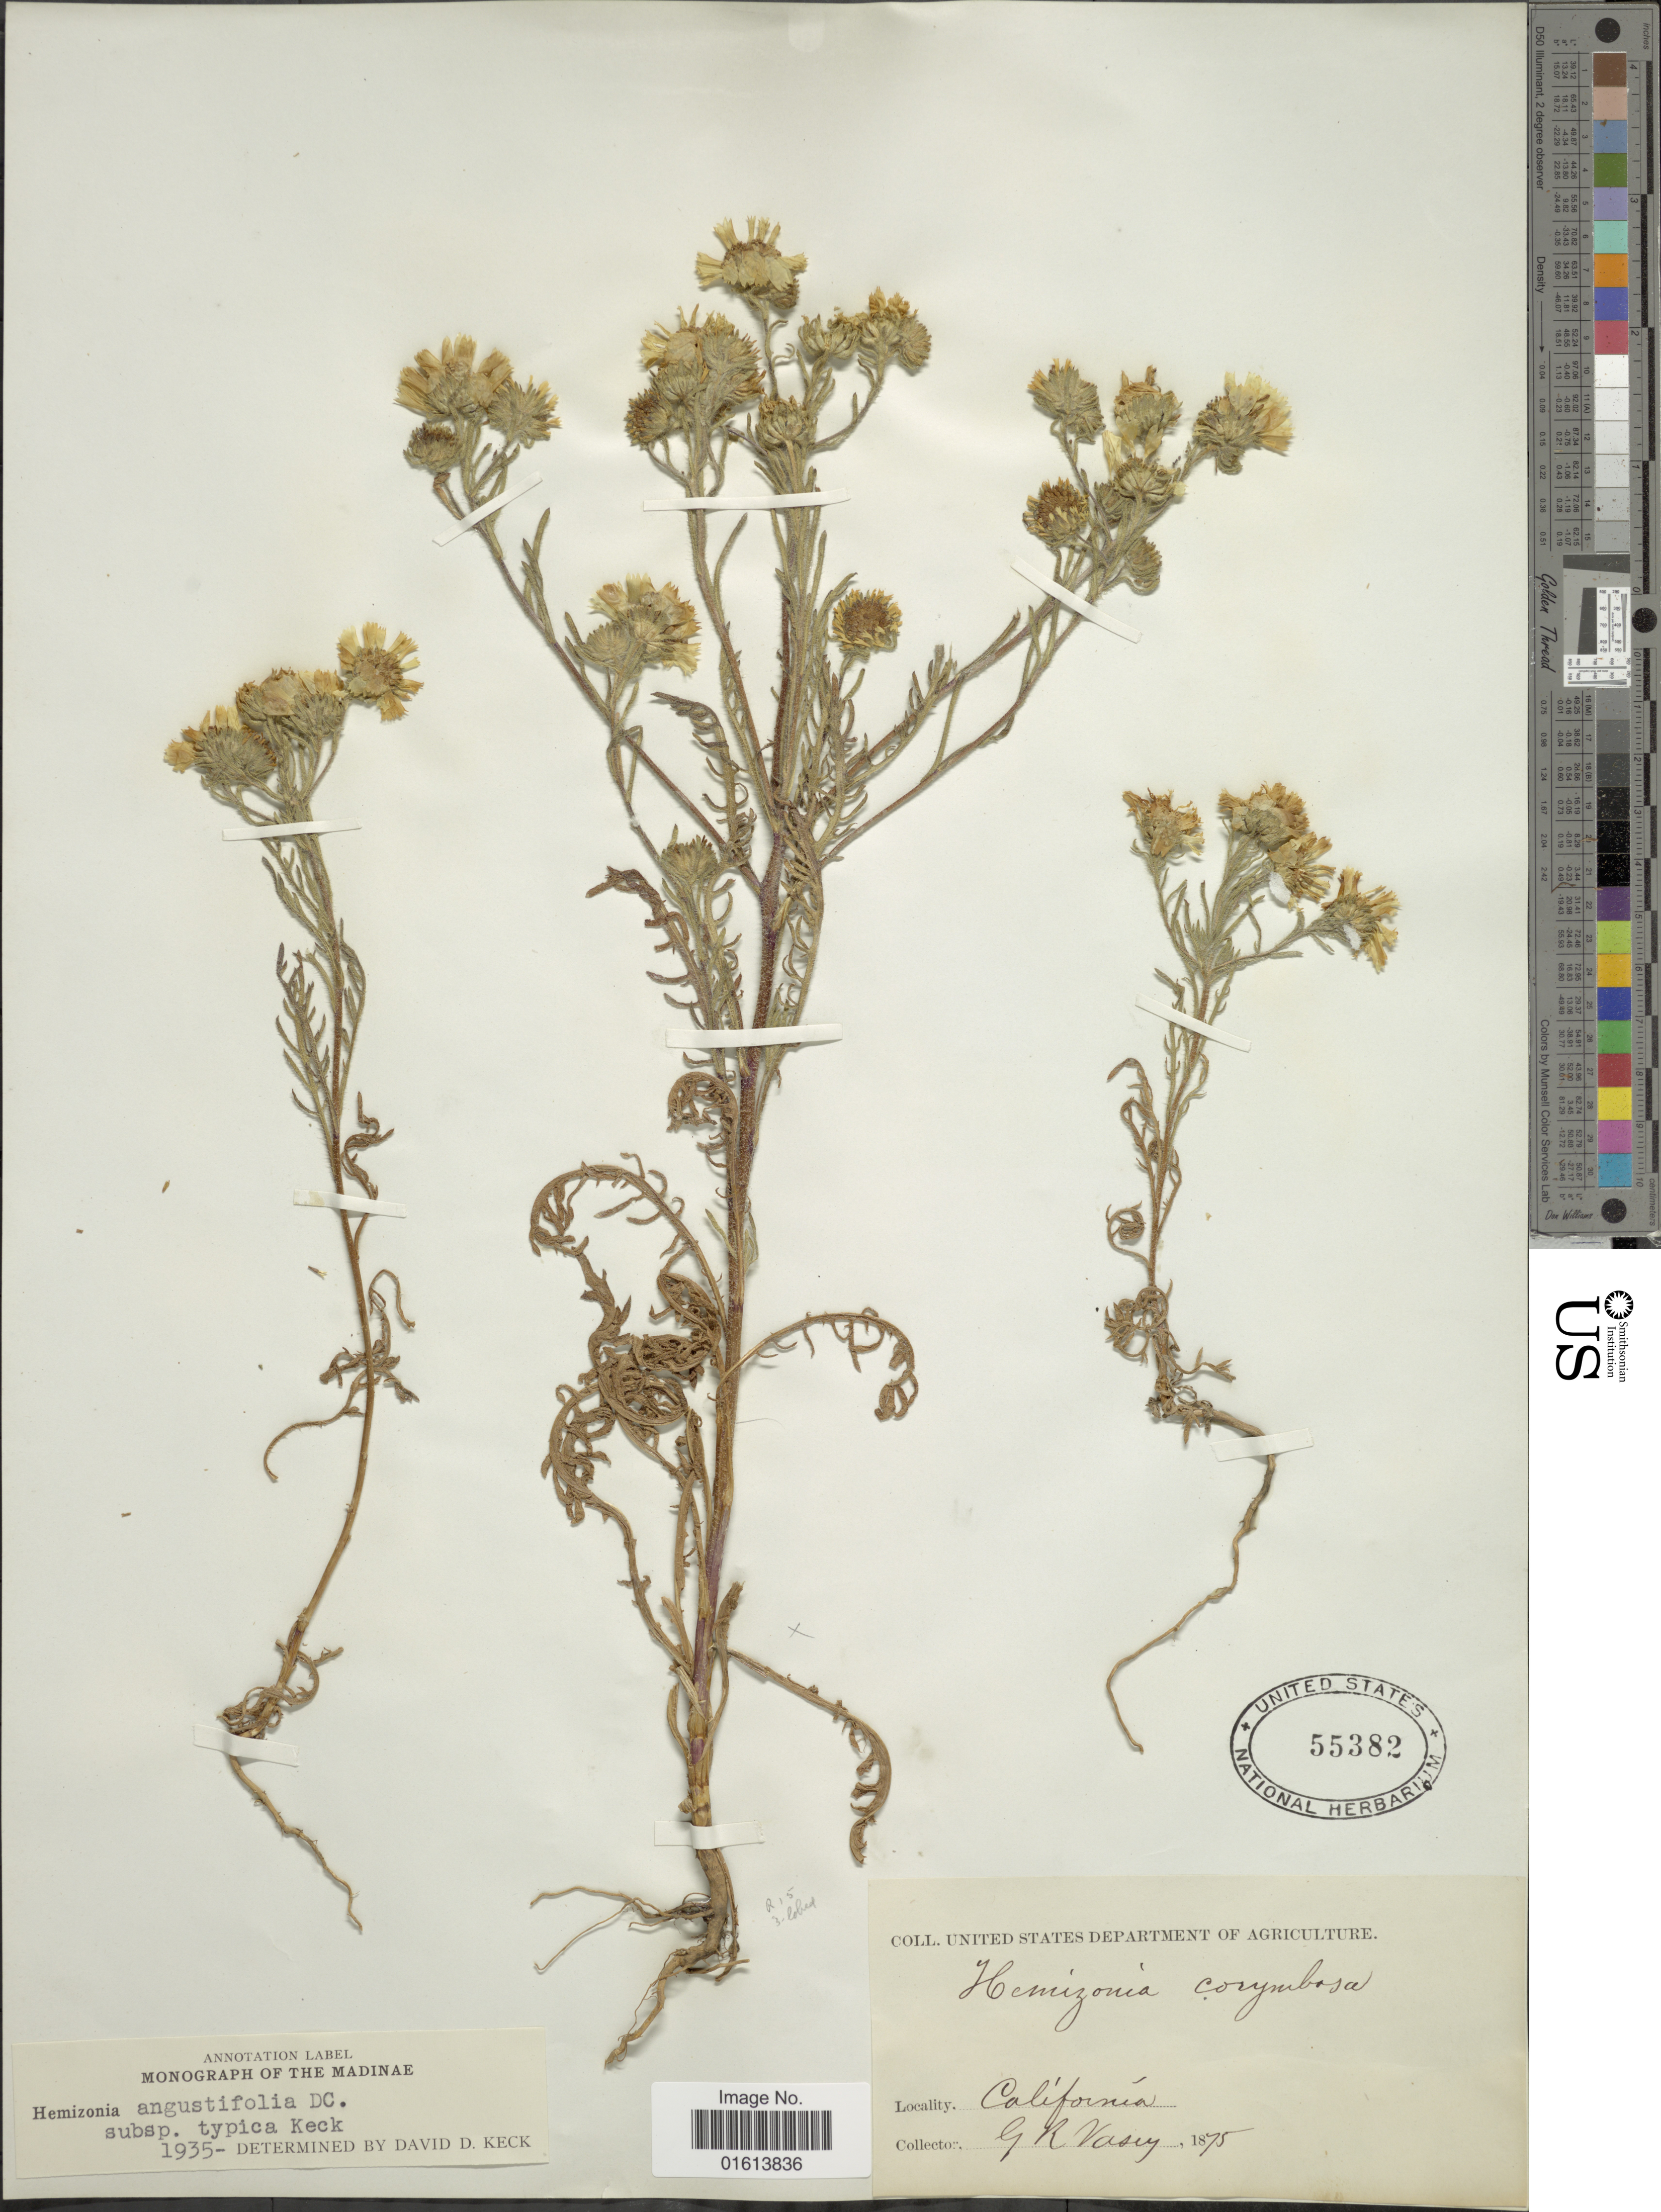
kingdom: Plantae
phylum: Tracheophyta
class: Magnoliopsida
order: Asterales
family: Asteraceae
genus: Deinandra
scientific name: Deinandra corymbosa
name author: (DC.) B.G. Baldwin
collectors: G. R. Vasey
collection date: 1875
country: United States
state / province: California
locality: California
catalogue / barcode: US 55382